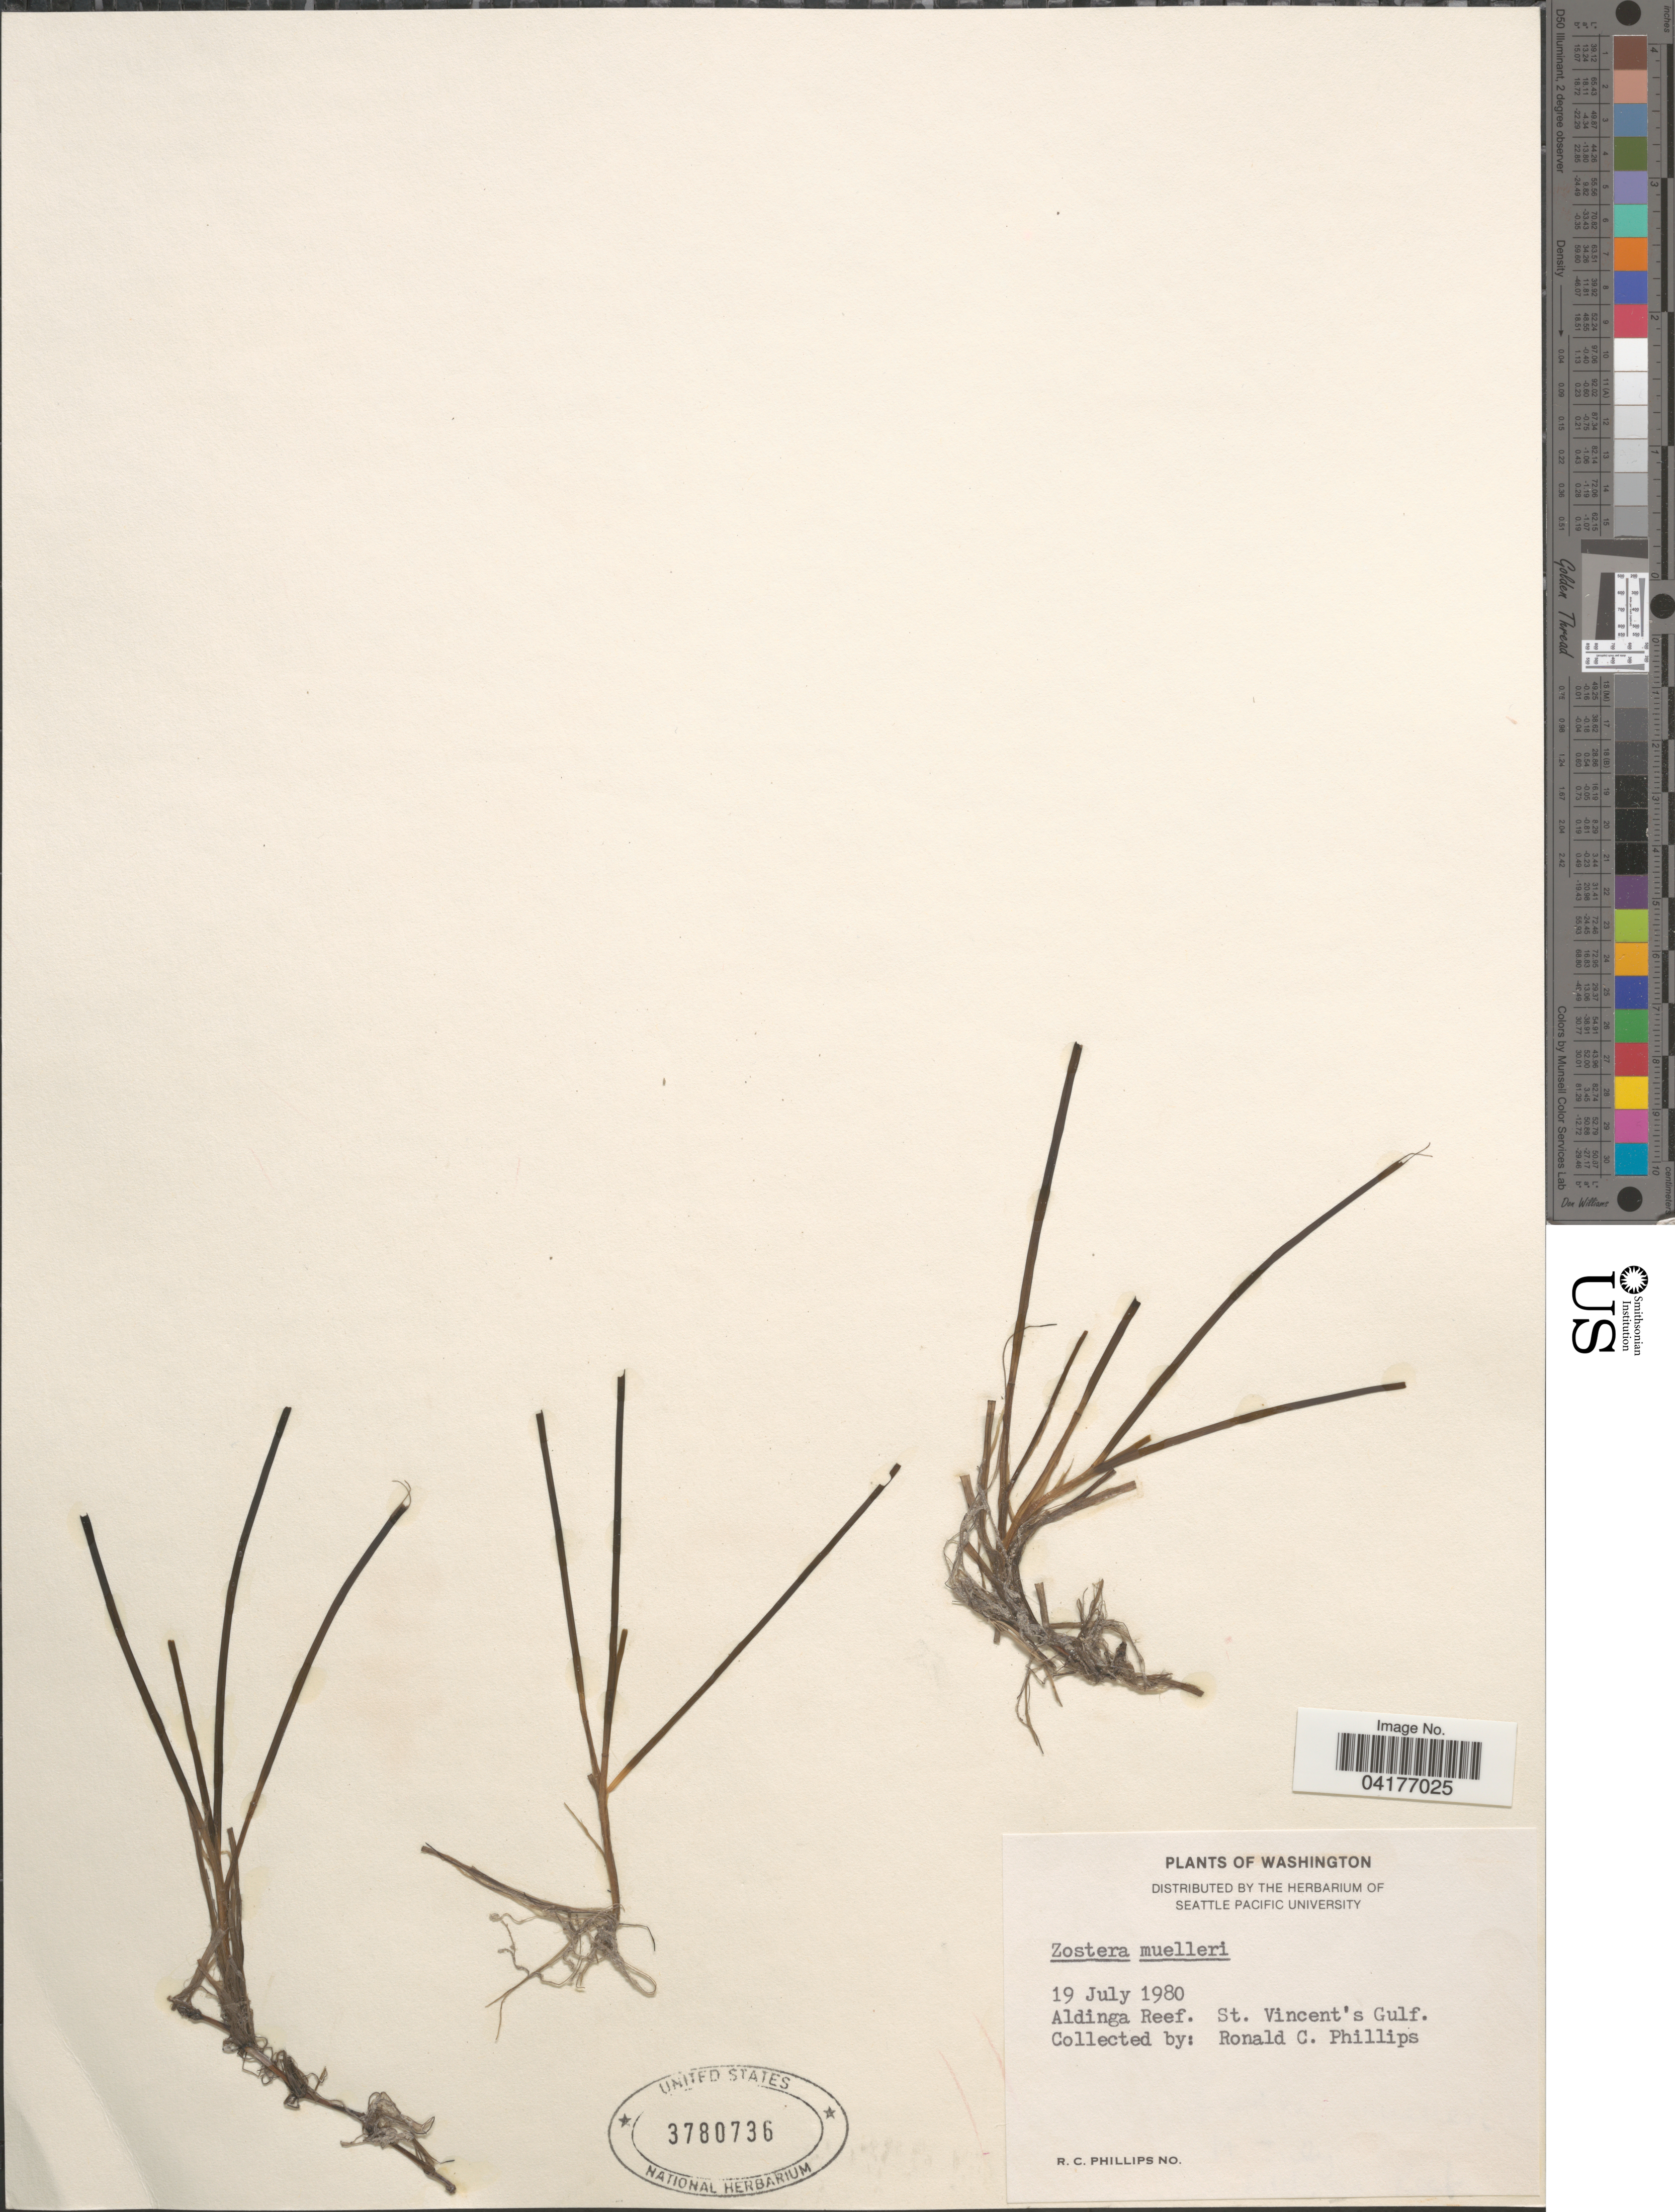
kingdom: Plantae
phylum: Tracheophyta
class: Liliopsida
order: Alismatales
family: Zosteraceae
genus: Zostera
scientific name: Zostera mucronata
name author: Hartog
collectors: R. C. Phillips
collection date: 1980-07-19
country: Australia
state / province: South Australia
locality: Aldinga Reef. St. Vincent's Gulf.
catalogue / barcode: US 3780736